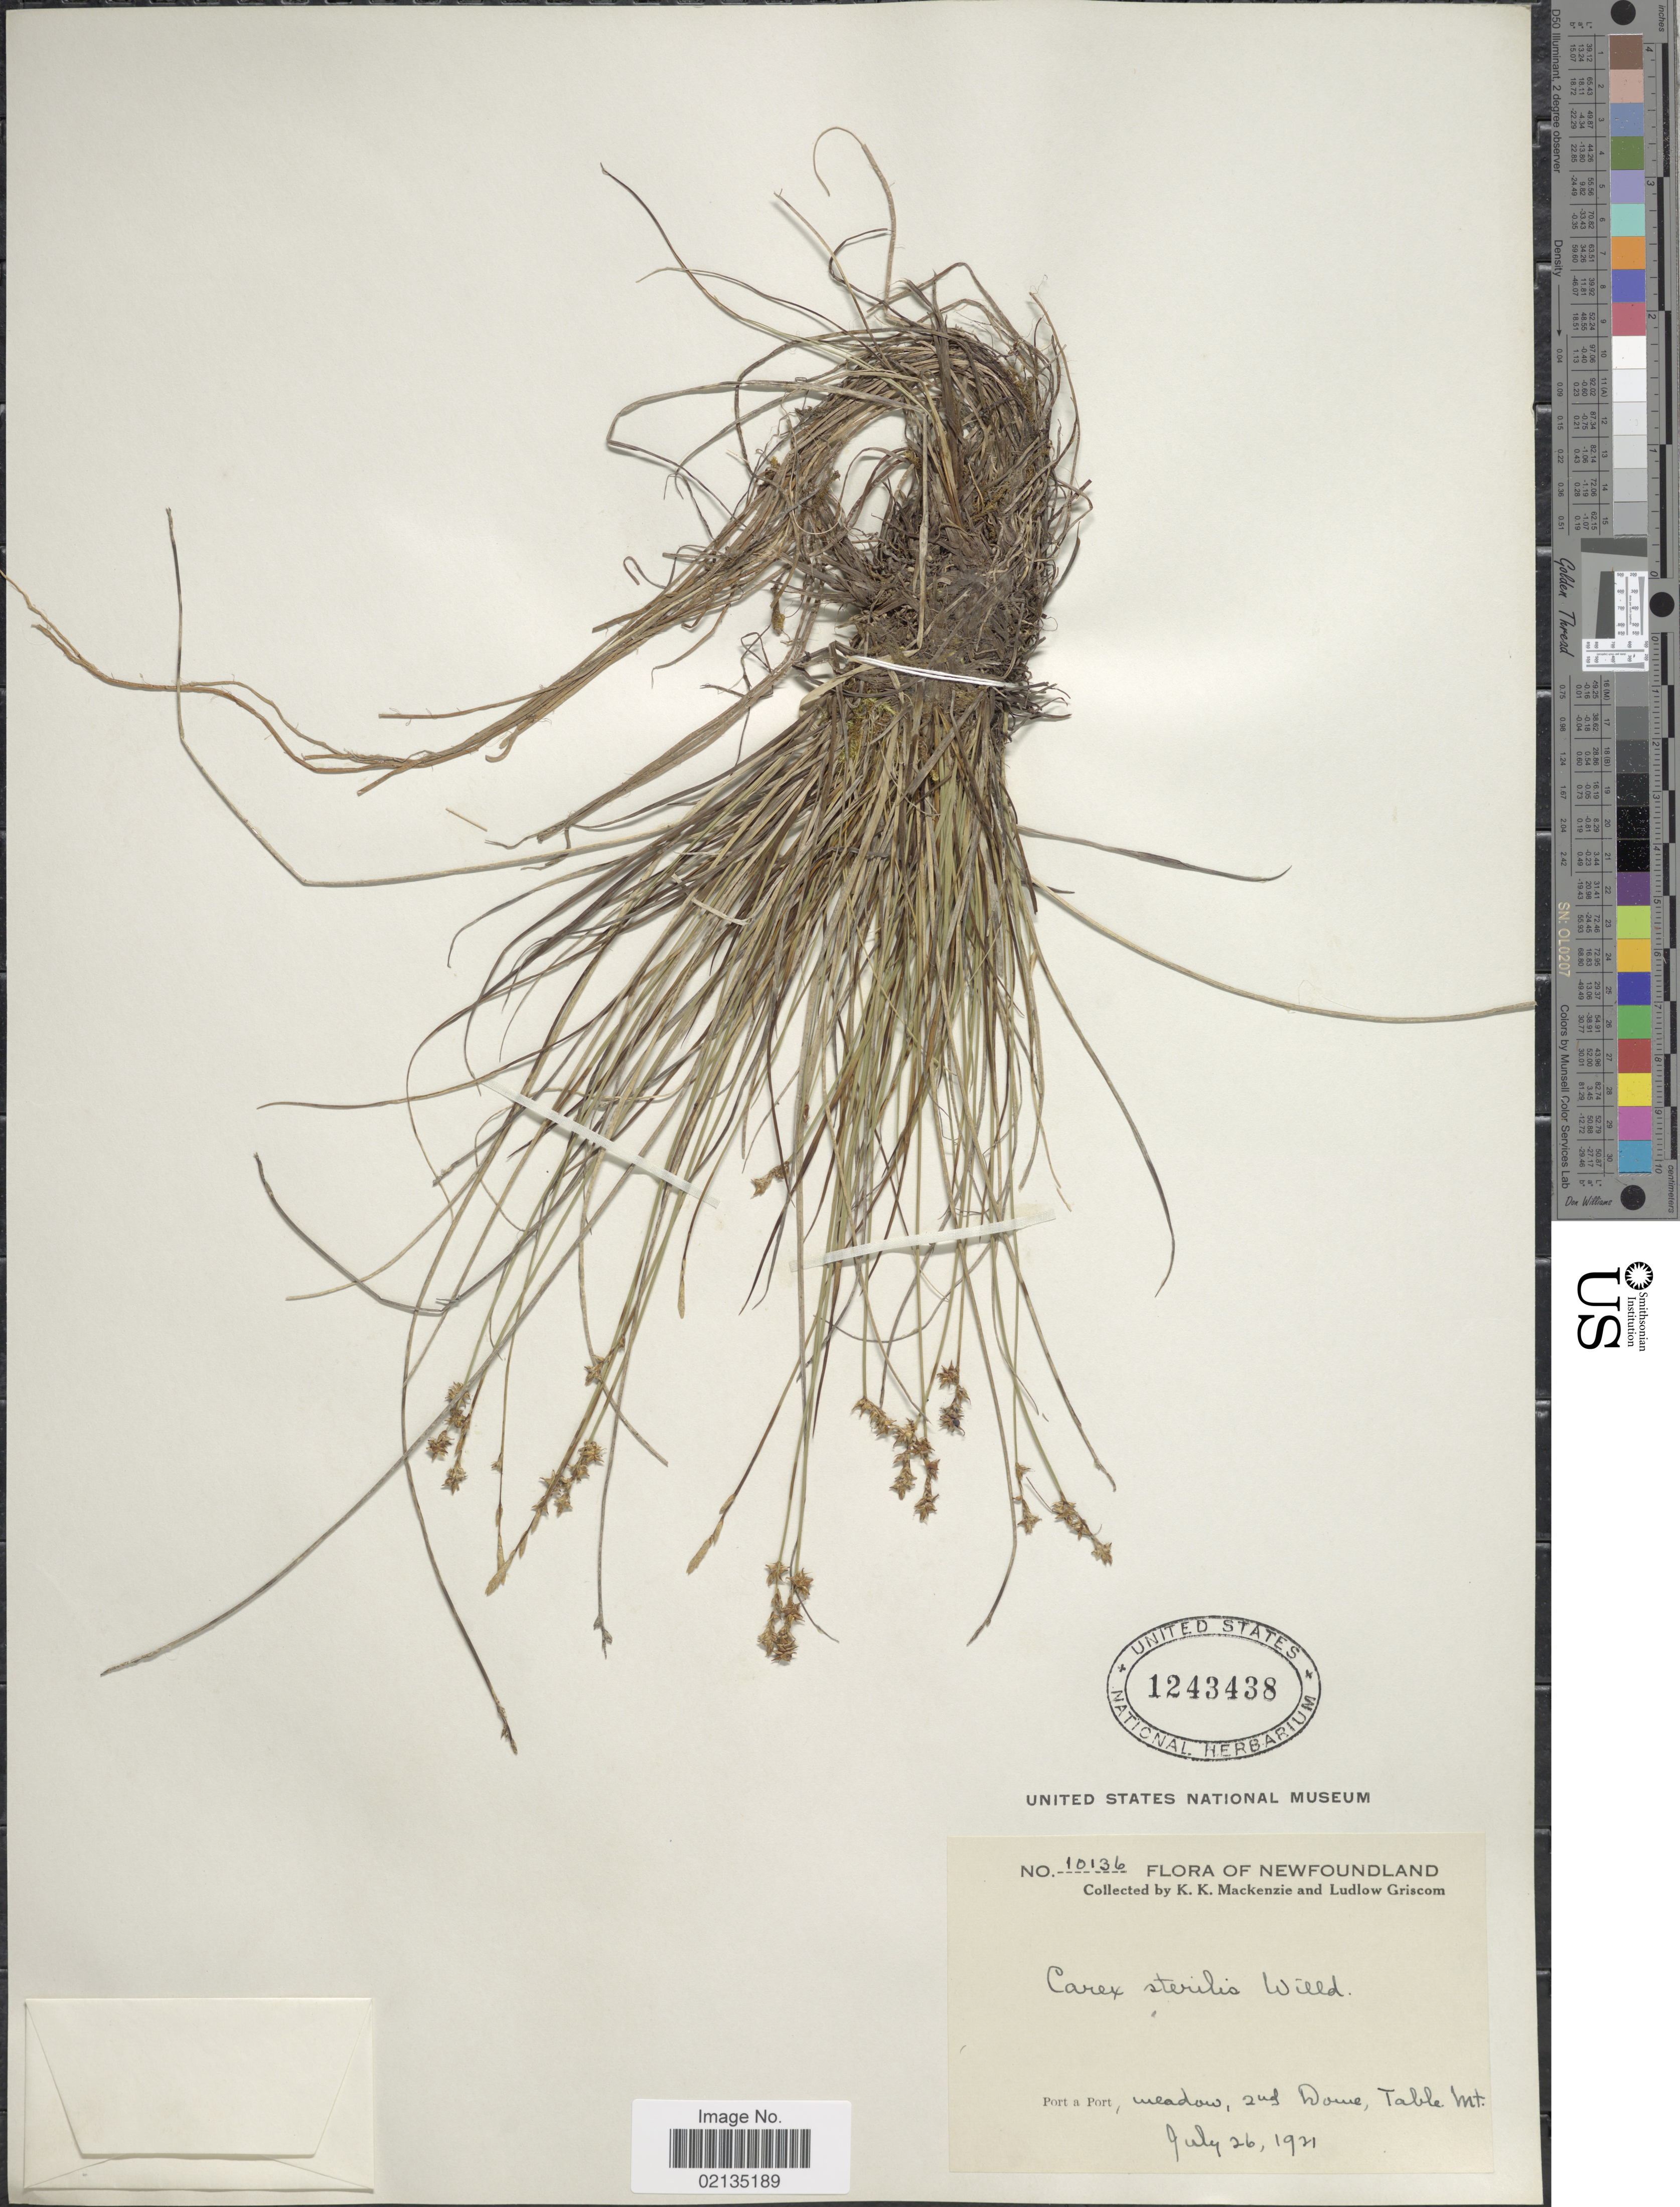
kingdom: Plantae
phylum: Tracheophyta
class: Liliopsida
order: Poales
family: Cyperaceae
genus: Carex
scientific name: Carex sterilis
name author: Willd.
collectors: K. K. Mackenzie & L. Griscom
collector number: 10136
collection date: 1921-07-26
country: Canada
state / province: Newfoundland and Labrador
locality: Port a Port, meadow, 2nd Dome, Table Mt.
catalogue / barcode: US 1243438